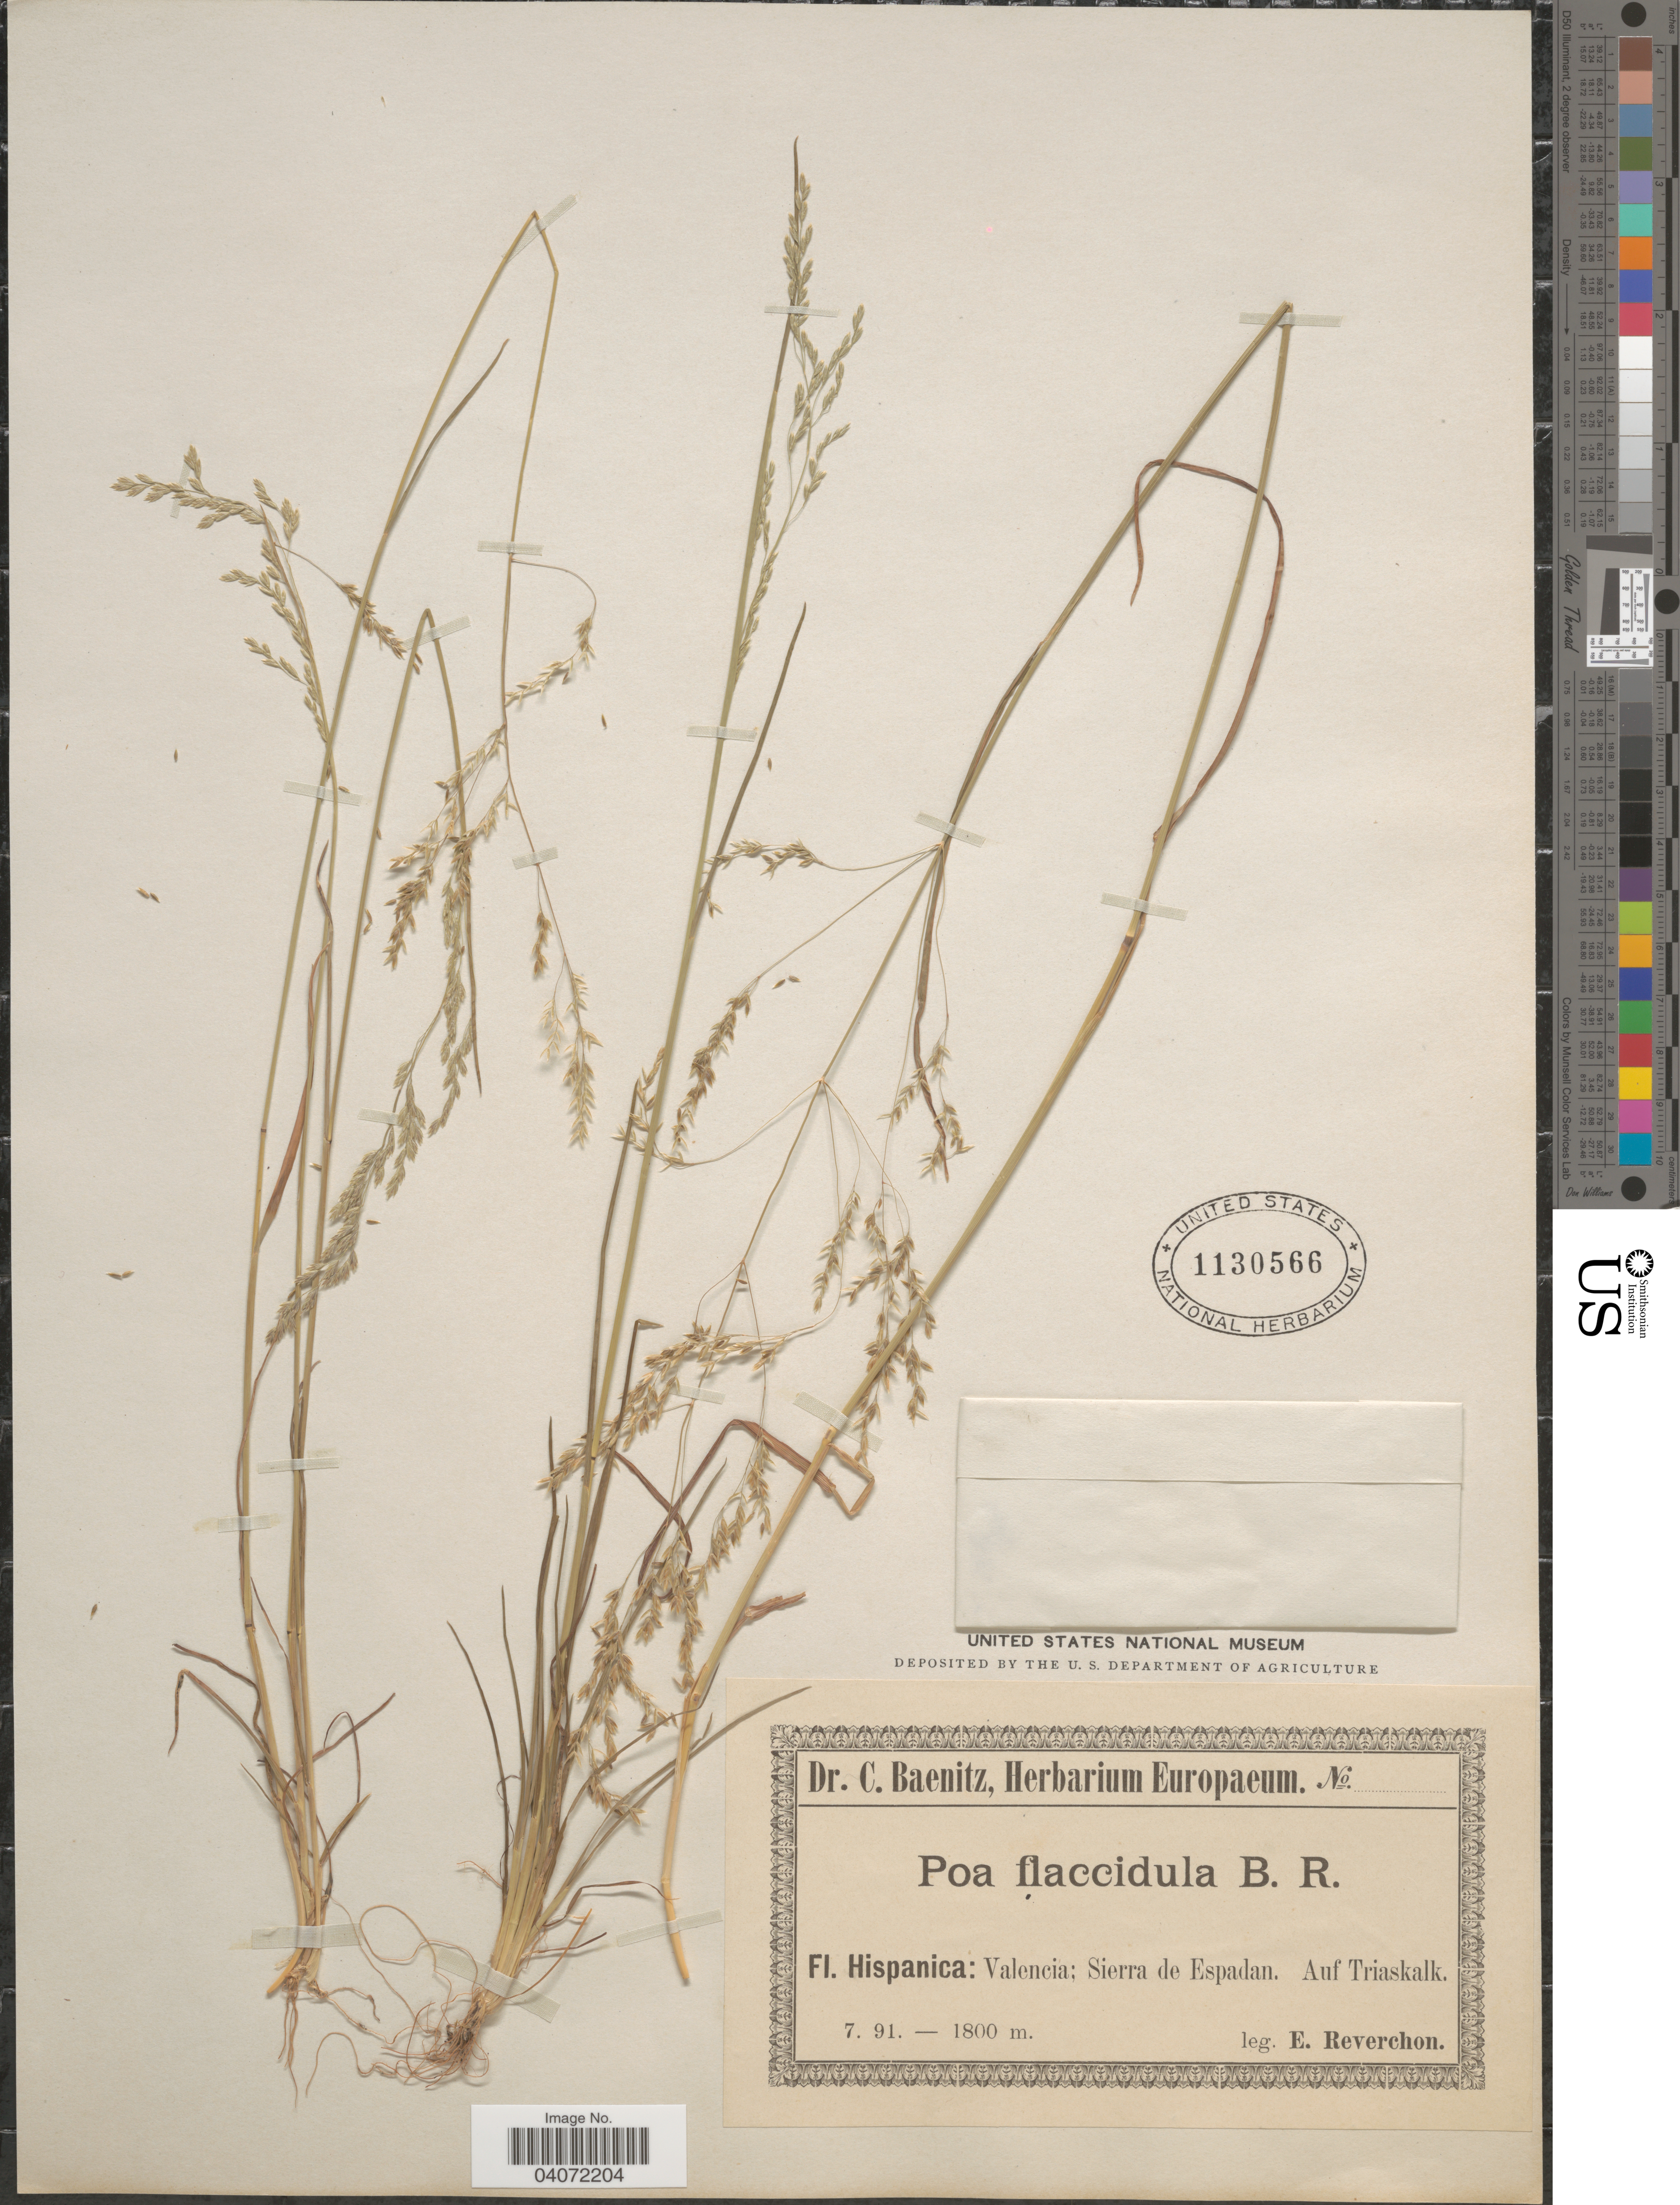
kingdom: Plantae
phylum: Tracheophyta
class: Liliopsida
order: Poales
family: Poaceae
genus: Poa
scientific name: Poa flaccidula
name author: Boiss. & Reut.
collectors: E. Reverchon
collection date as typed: Transcribed d/m/y: /7/91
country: Spain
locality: Hispania: Valencia; Sierra de Espadan. Auf Triaskalk.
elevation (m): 1800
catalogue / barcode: US 1130566